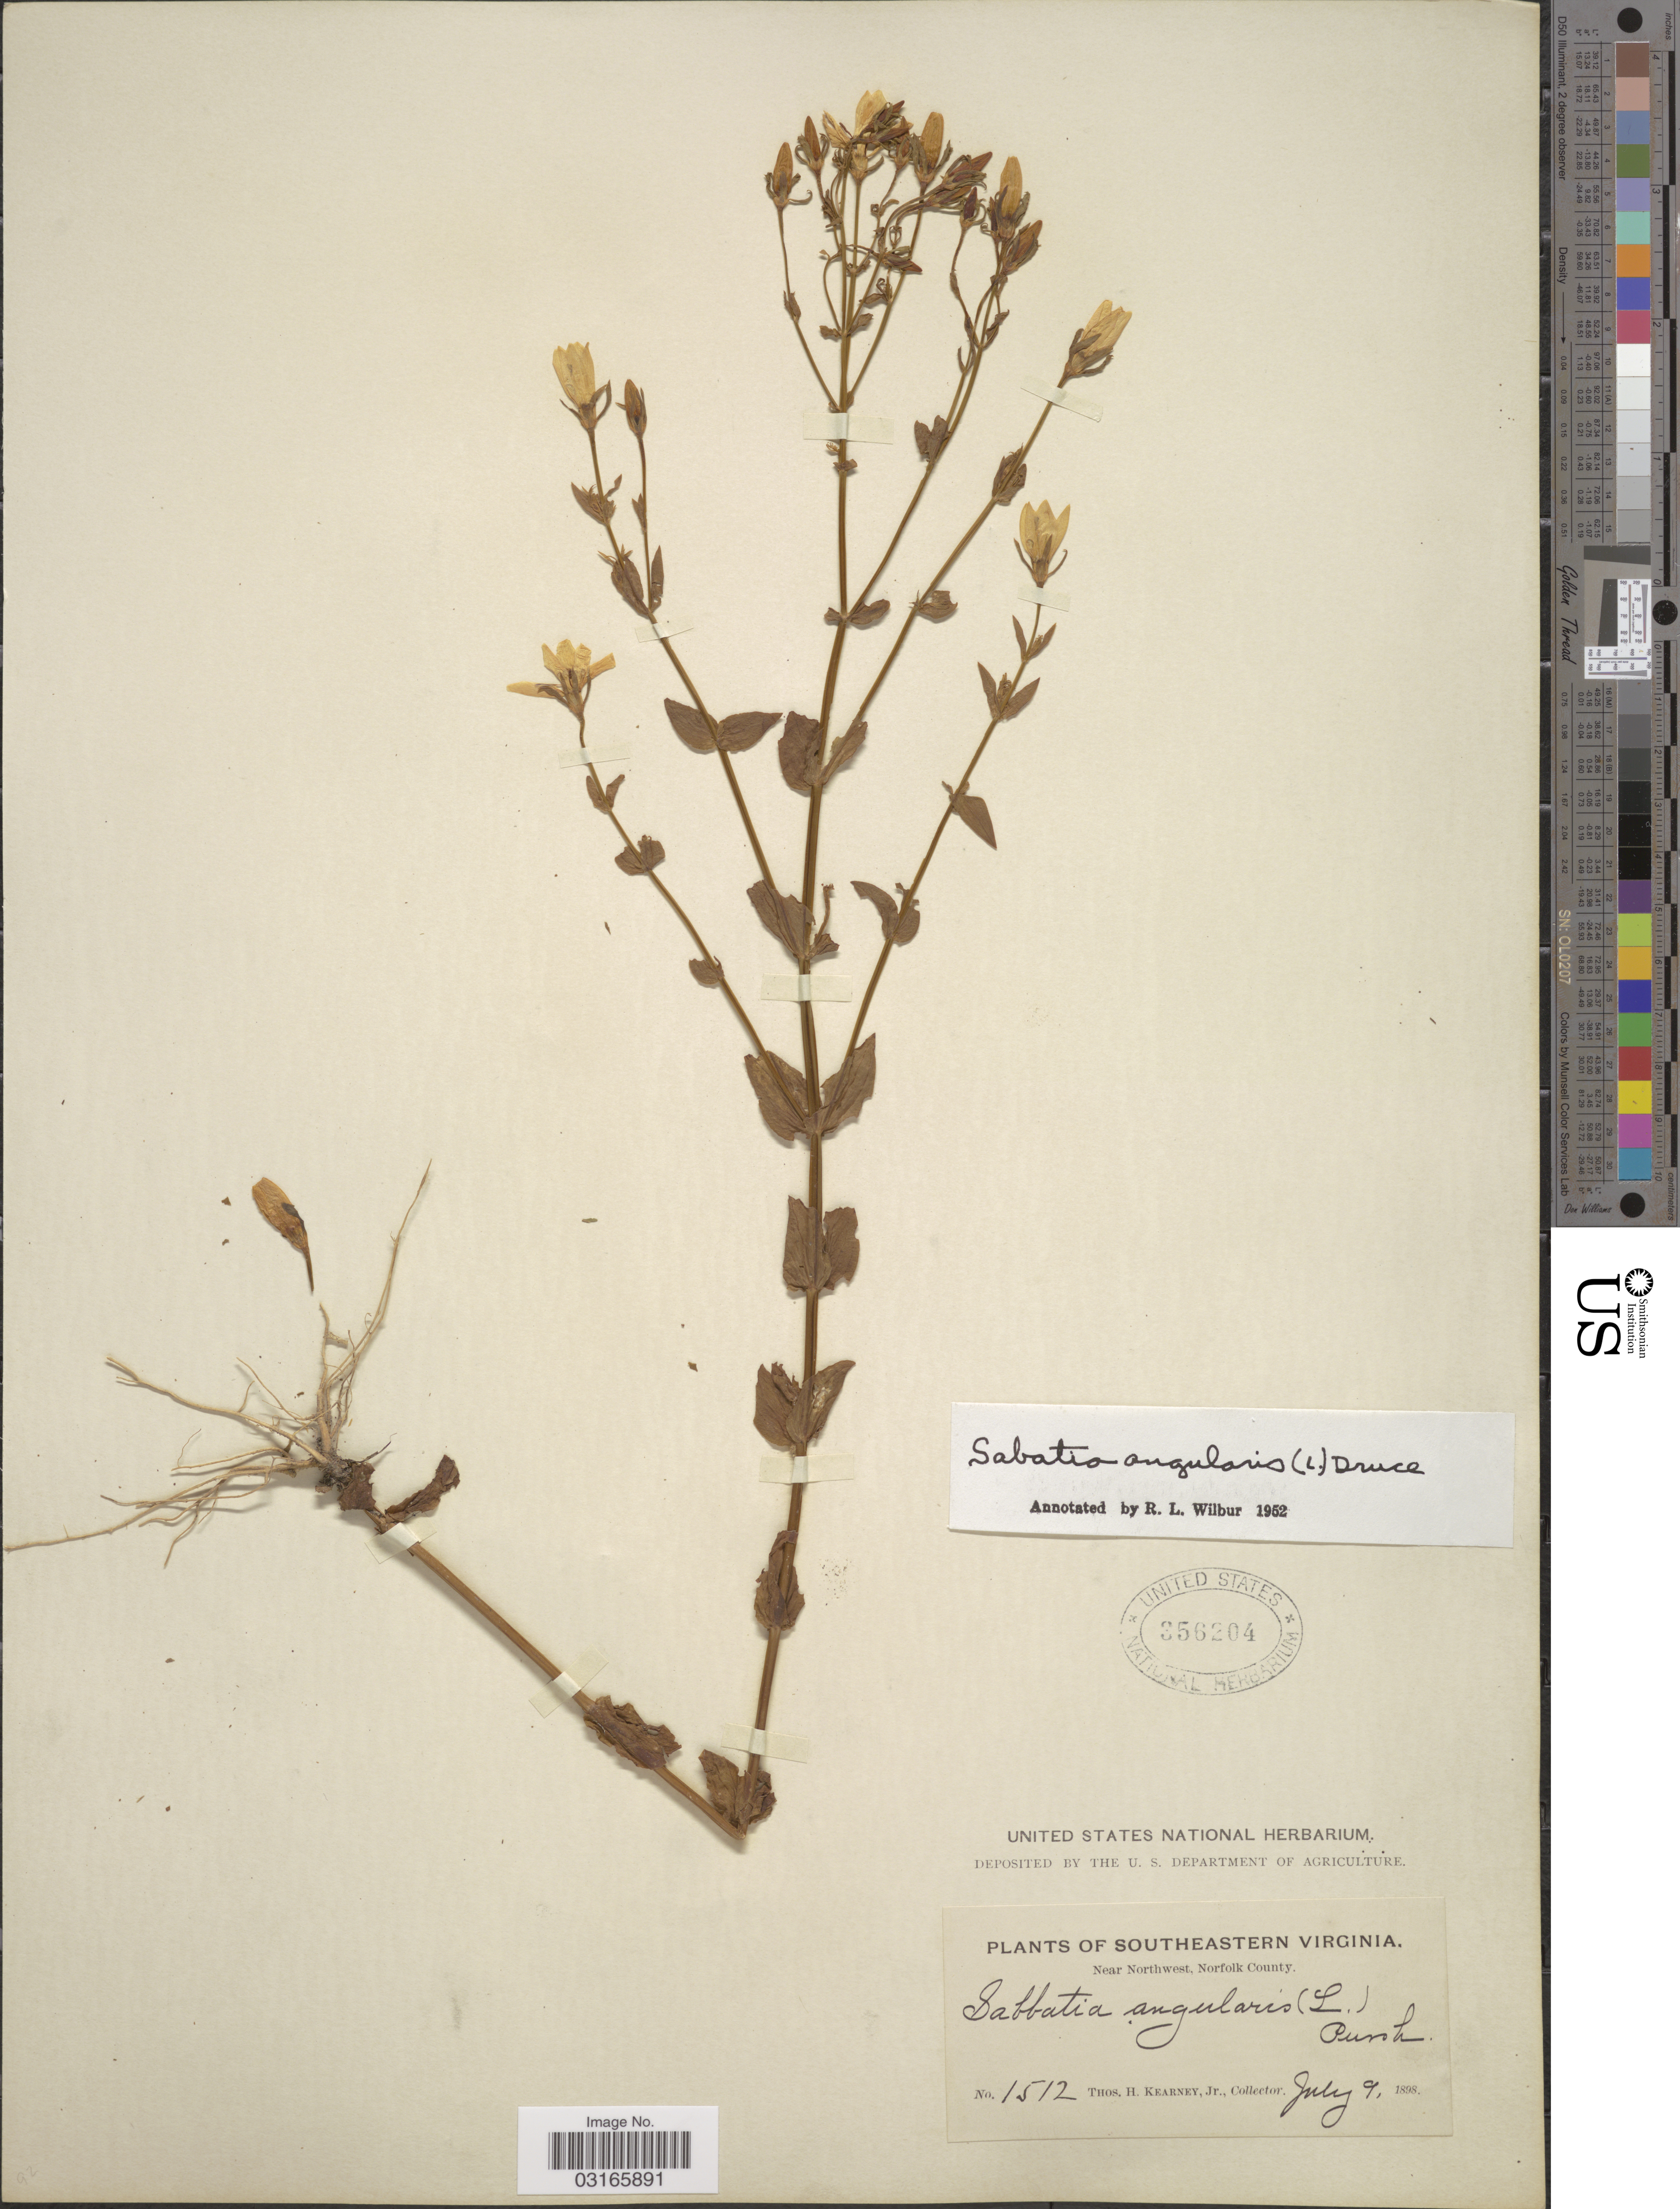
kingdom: Plantae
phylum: Tracheophyta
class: Magnoliopsida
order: Gentianales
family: Gentianaceae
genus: Sabatia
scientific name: Sabatia angularis (L.) Pursh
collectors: T. H. Kearney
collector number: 1512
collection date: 1898-07-09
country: United States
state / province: Virginia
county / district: City of Norfolk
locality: Southeastern Virginia, Near Northwest, Norfolk County.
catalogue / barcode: US 356204